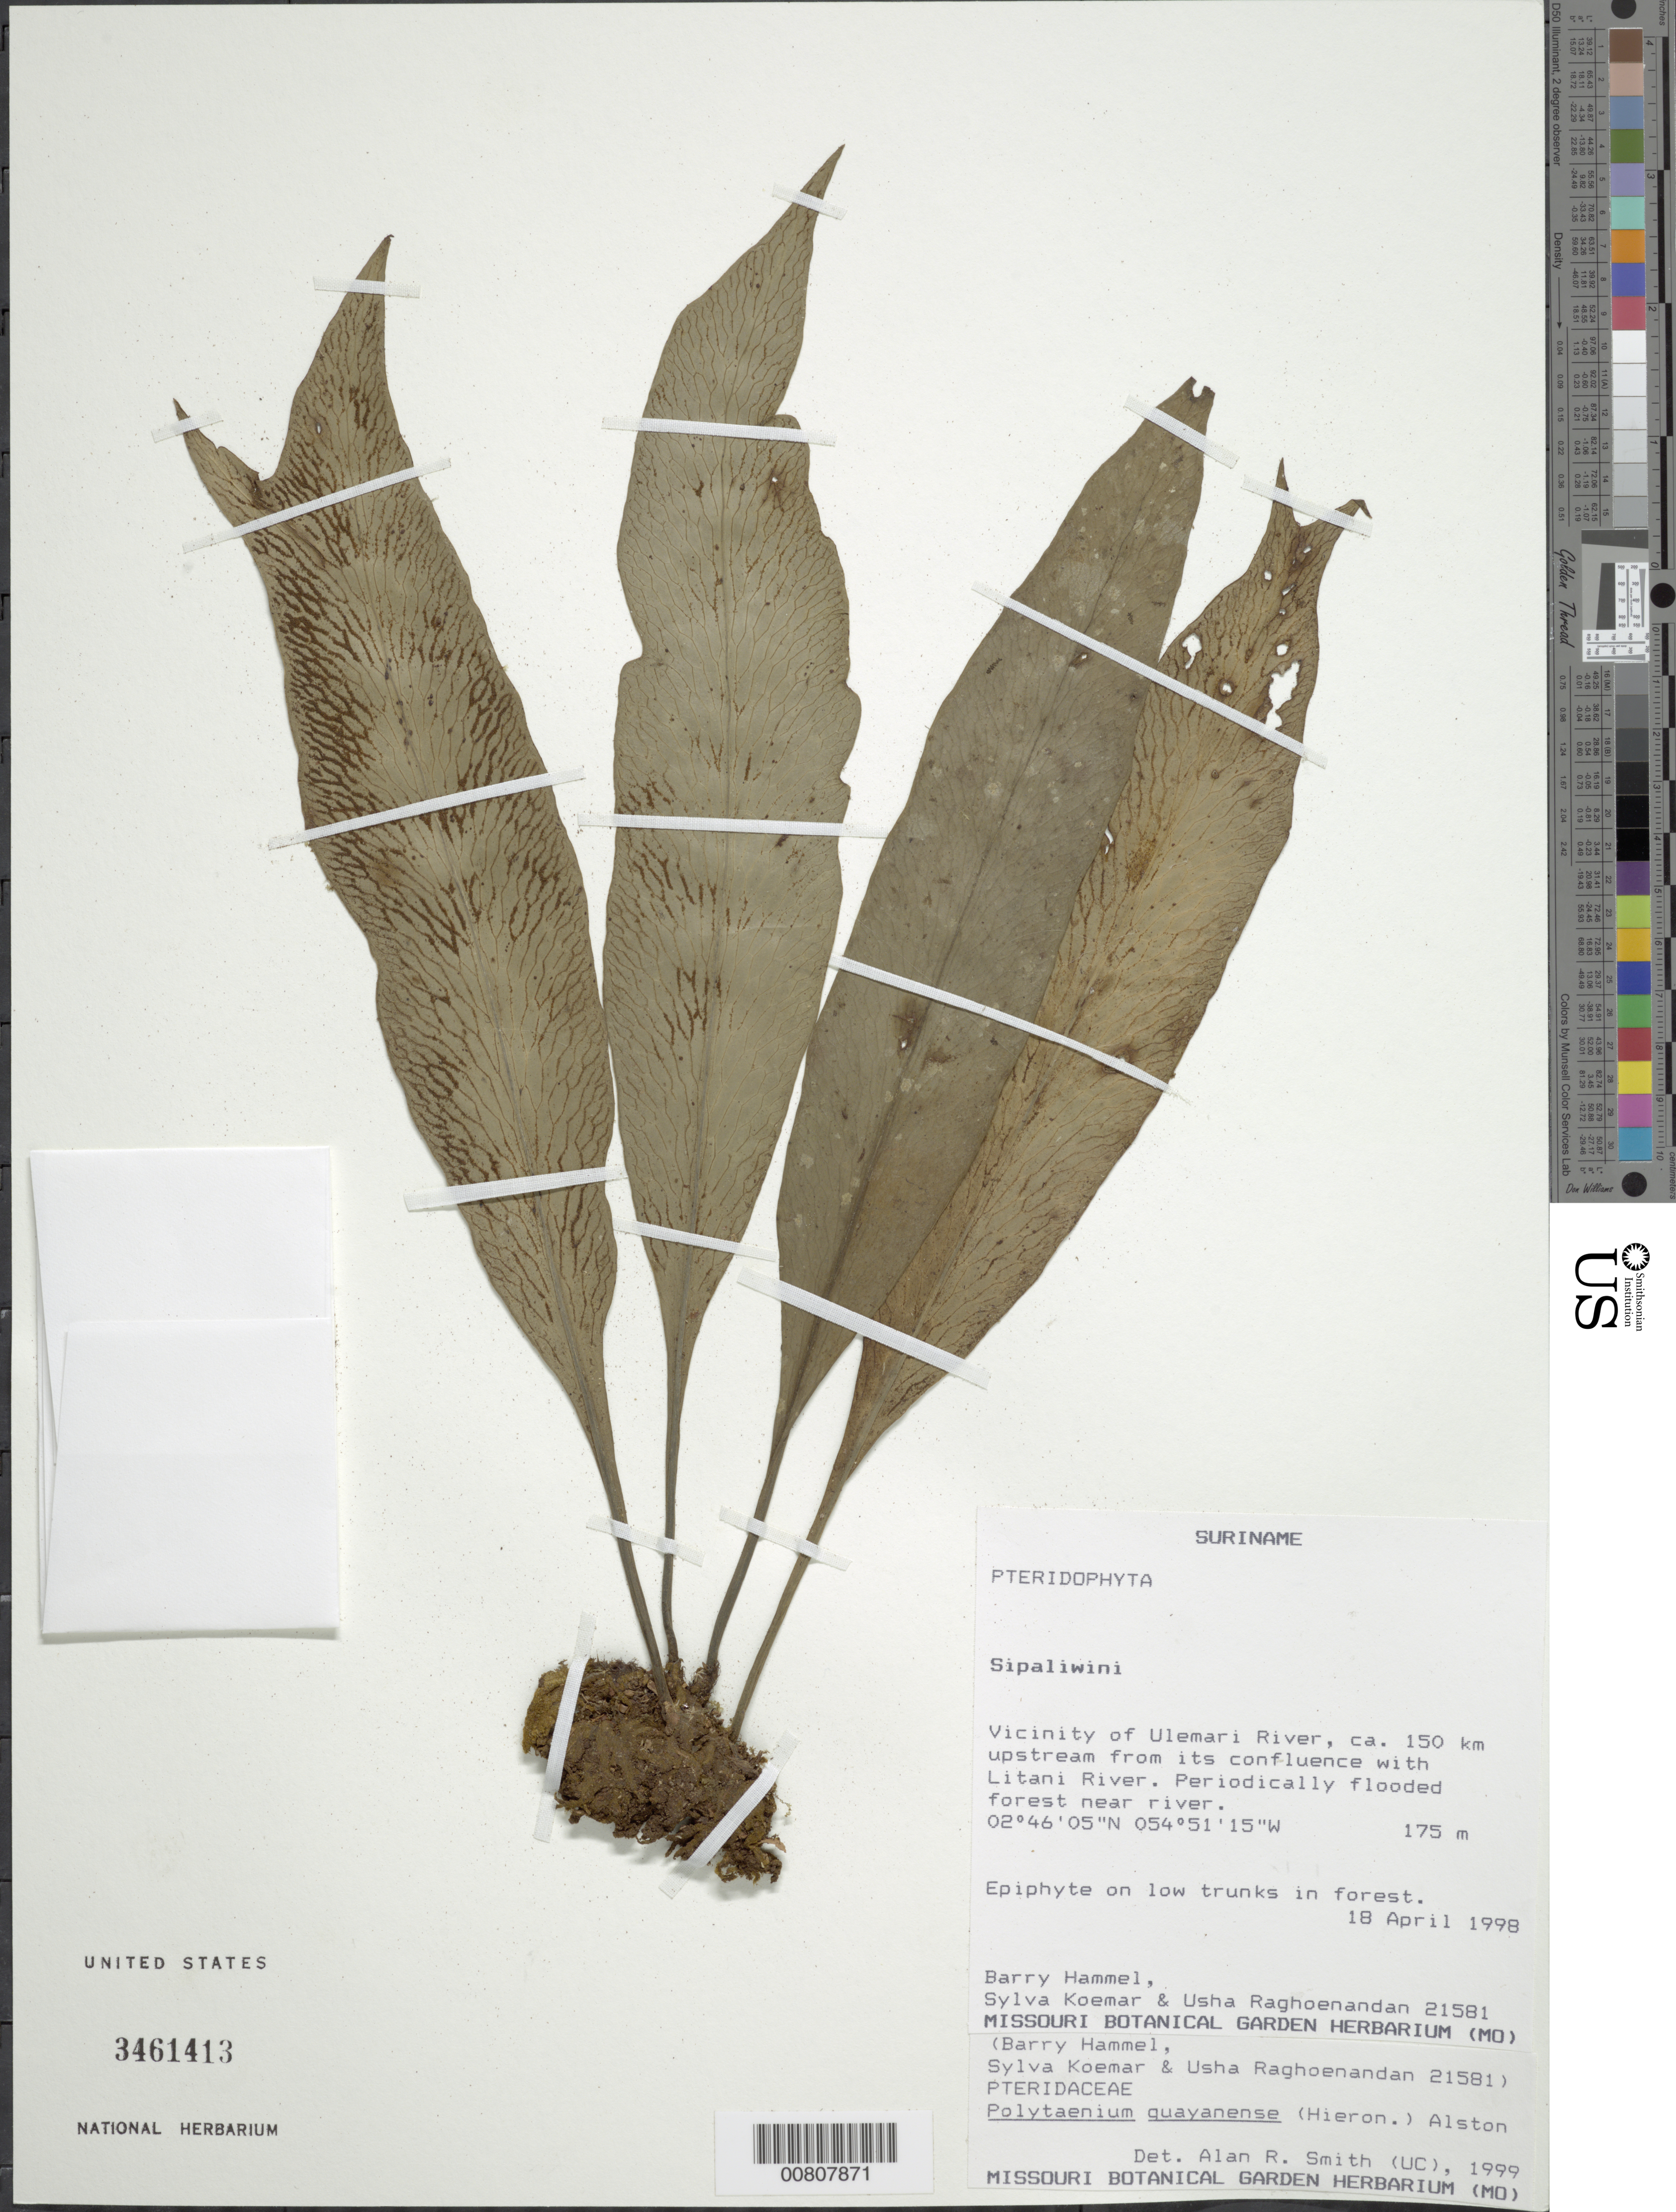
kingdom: Plantae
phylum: Tracheophyta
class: Polypodiopsida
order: Polypodiales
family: Pteridaceae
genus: Polytaenium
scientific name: Polytaenium guayanense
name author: (Hieron.) Alston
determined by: Smith, Alan R., (UC)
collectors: B. Hammel, S. Koemar & U. Raghoenandan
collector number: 21581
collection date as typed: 18-Apr-98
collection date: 1998-04-18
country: Suriname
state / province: Sipaliwini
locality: Ulemari R., ca. 150 km upstream from confl. with Litani R.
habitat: Periodically flooded forest near river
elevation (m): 175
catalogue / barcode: US 3461413